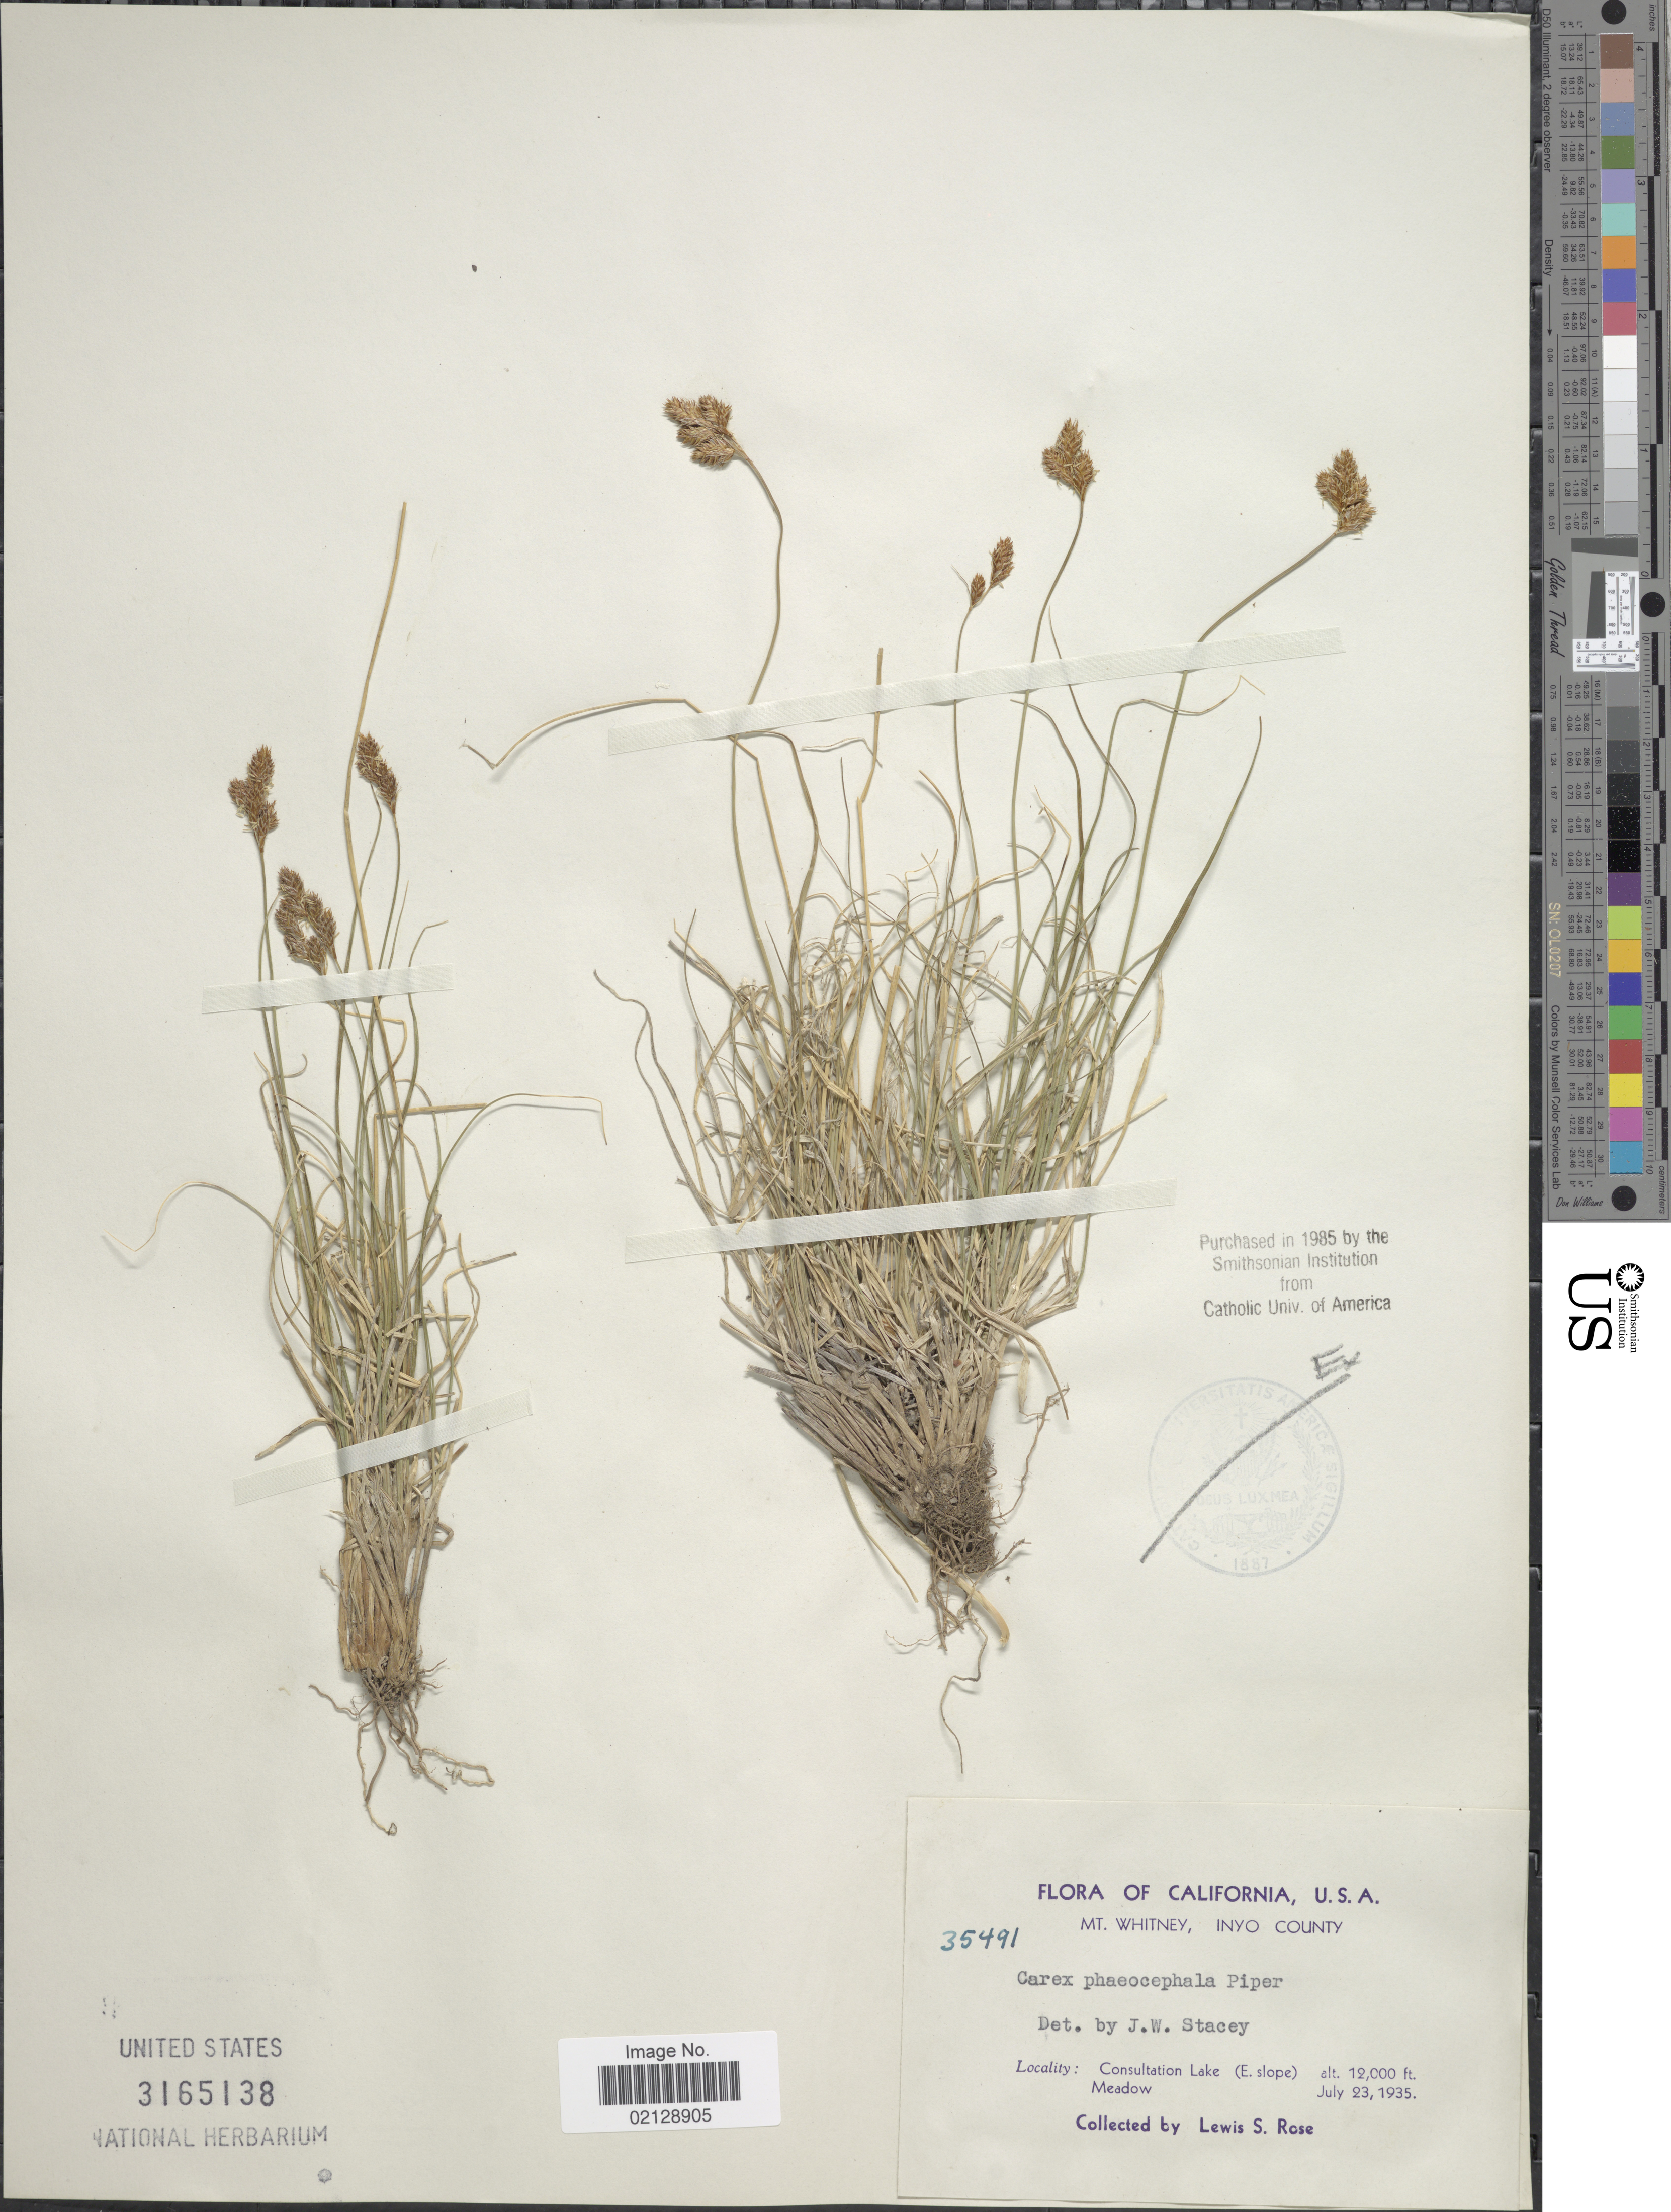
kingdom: Plantae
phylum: Tracheophyta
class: Liliopsida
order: Poales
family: Cyperaceae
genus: Carex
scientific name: Carex phaeocephala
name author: Piper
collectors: L. S. Rose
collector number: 35491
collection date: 1935-07-23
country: United States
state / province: California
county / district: Inyo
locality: Mt. Whitney, Inyo County, Consultation Lake (E. slope)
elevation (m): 3658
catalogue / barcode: US 3165138